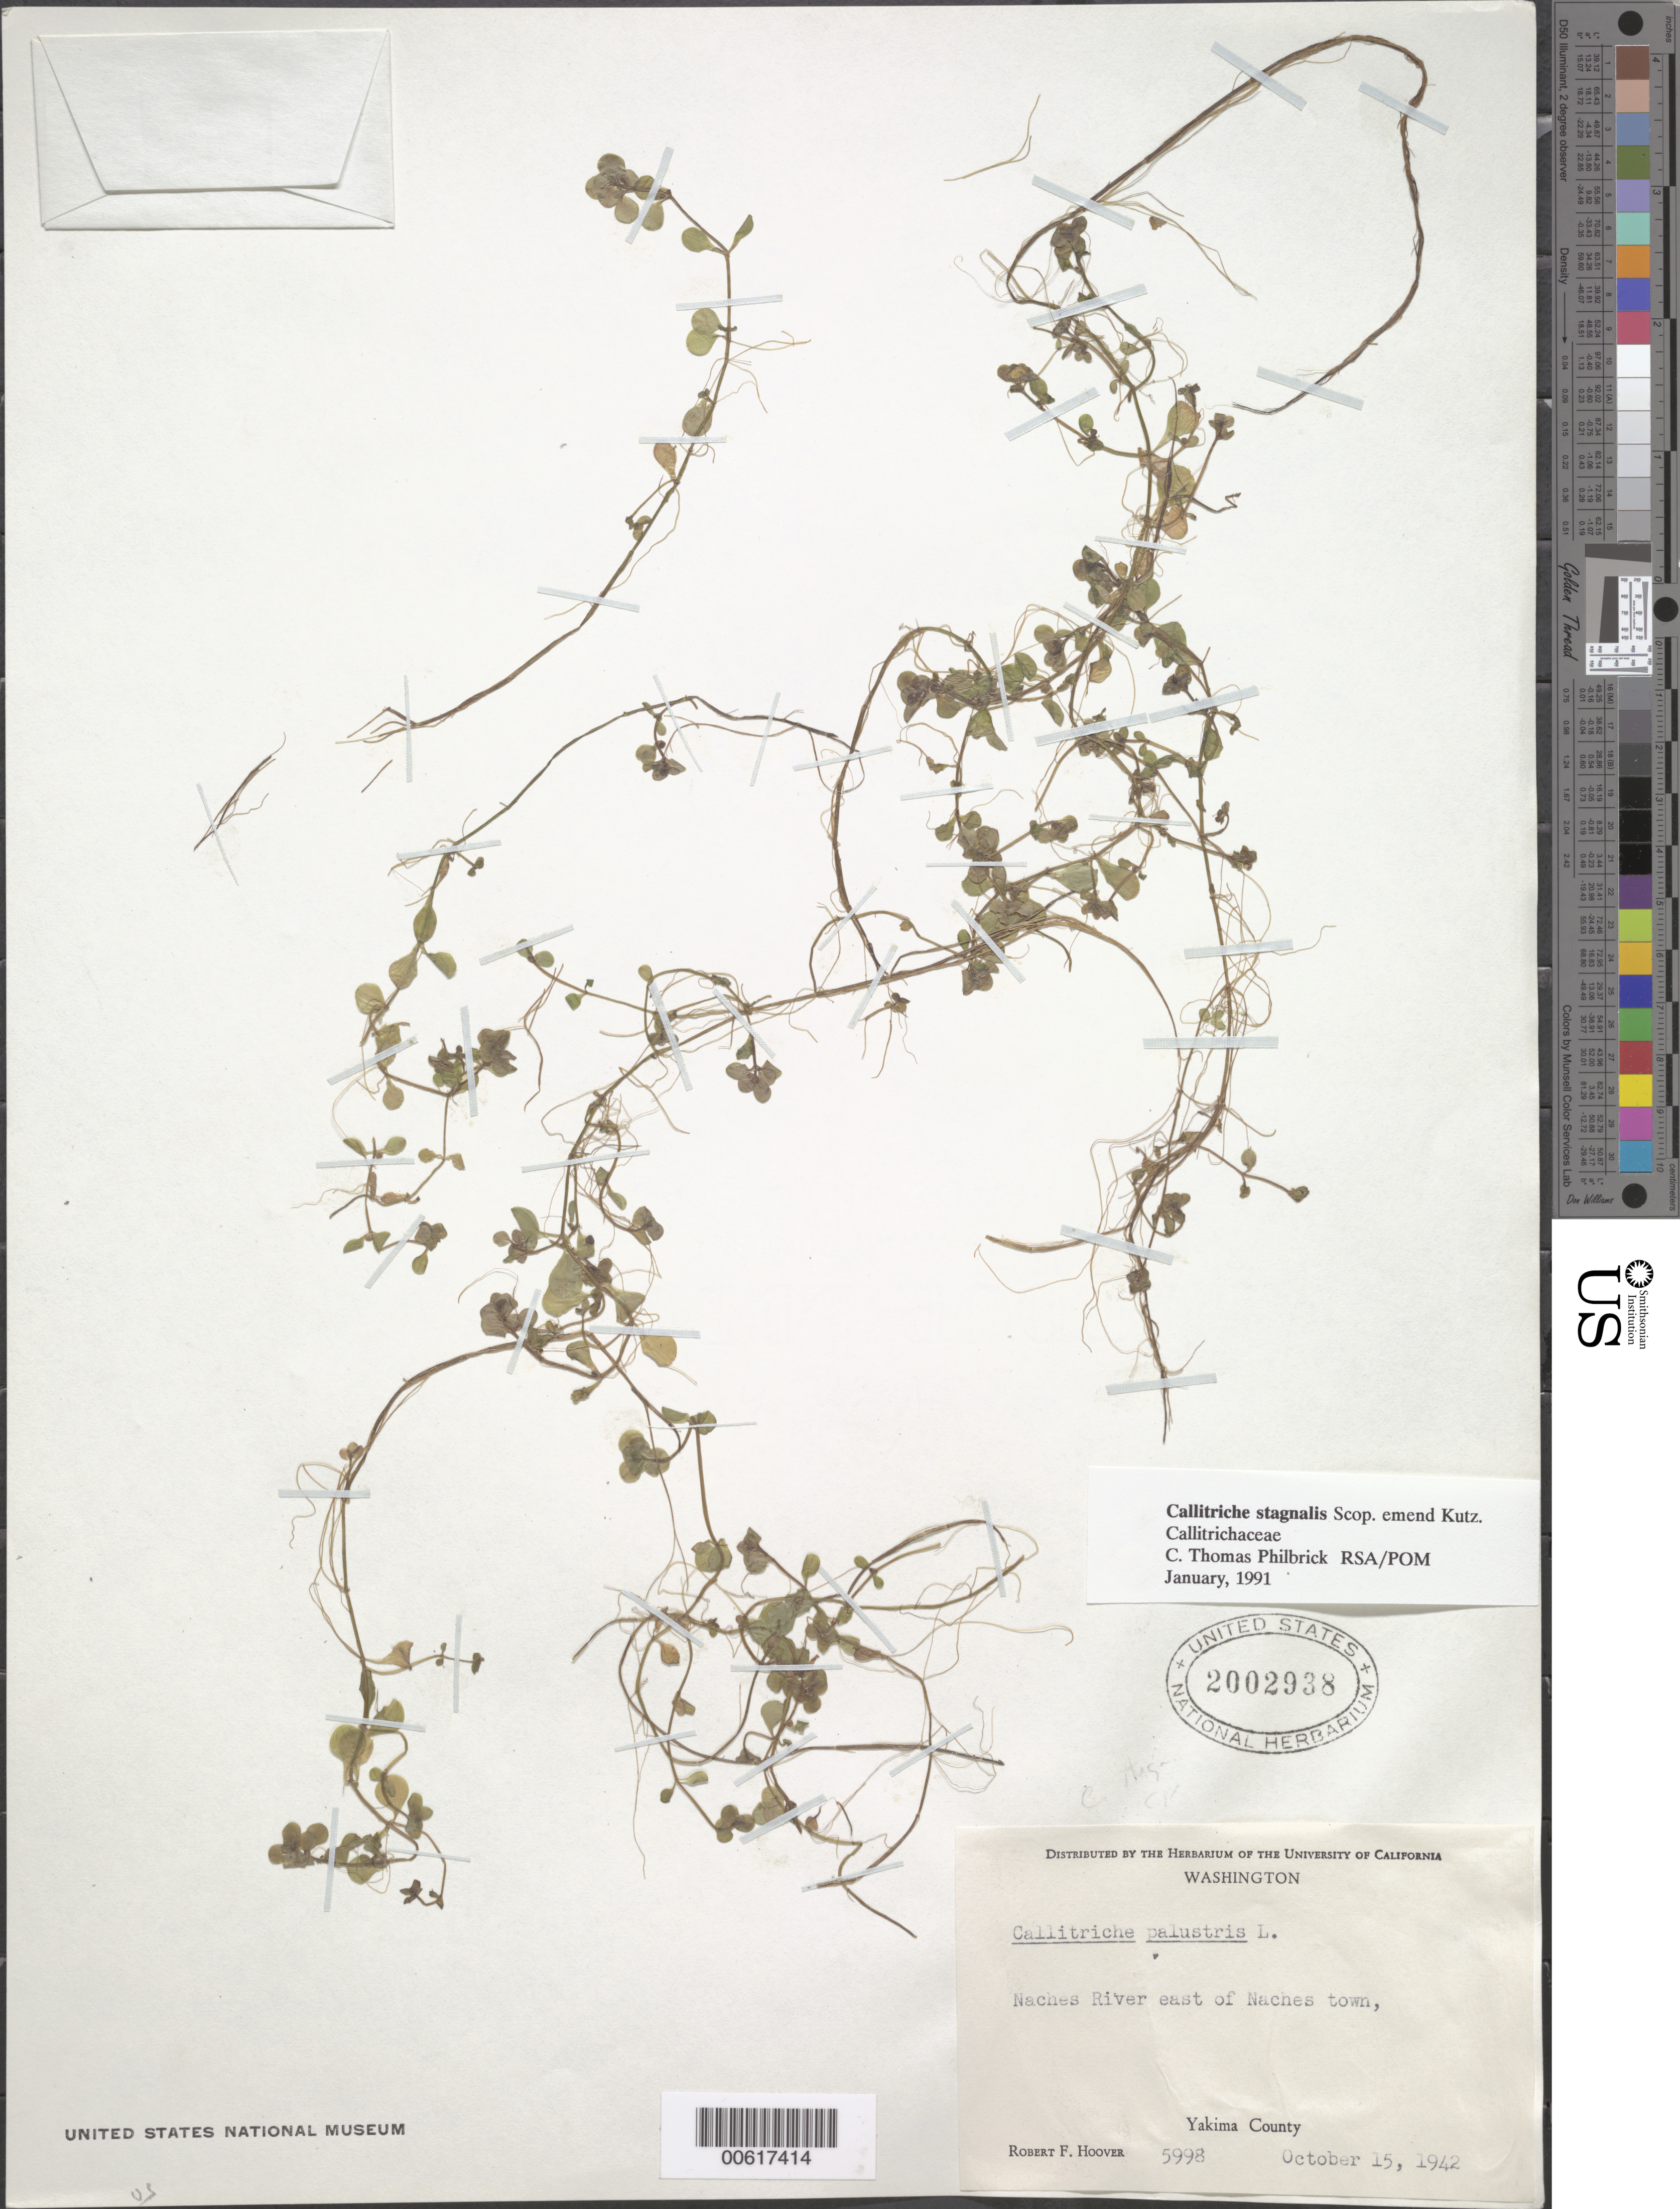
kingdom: Plantae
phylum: Tracheophyta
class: Magnoliopsida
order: Lamiales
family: Plantaginaceae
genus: Callitriche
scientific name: Callitriche stagnalis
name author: Scop.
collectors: R. F. Hoover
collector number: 5998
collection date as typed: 15 Oct 1942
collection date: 1942-10-15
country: United States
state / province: Washington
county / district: Yakima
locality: Naches River E of Naches town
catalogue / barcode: US 2002938